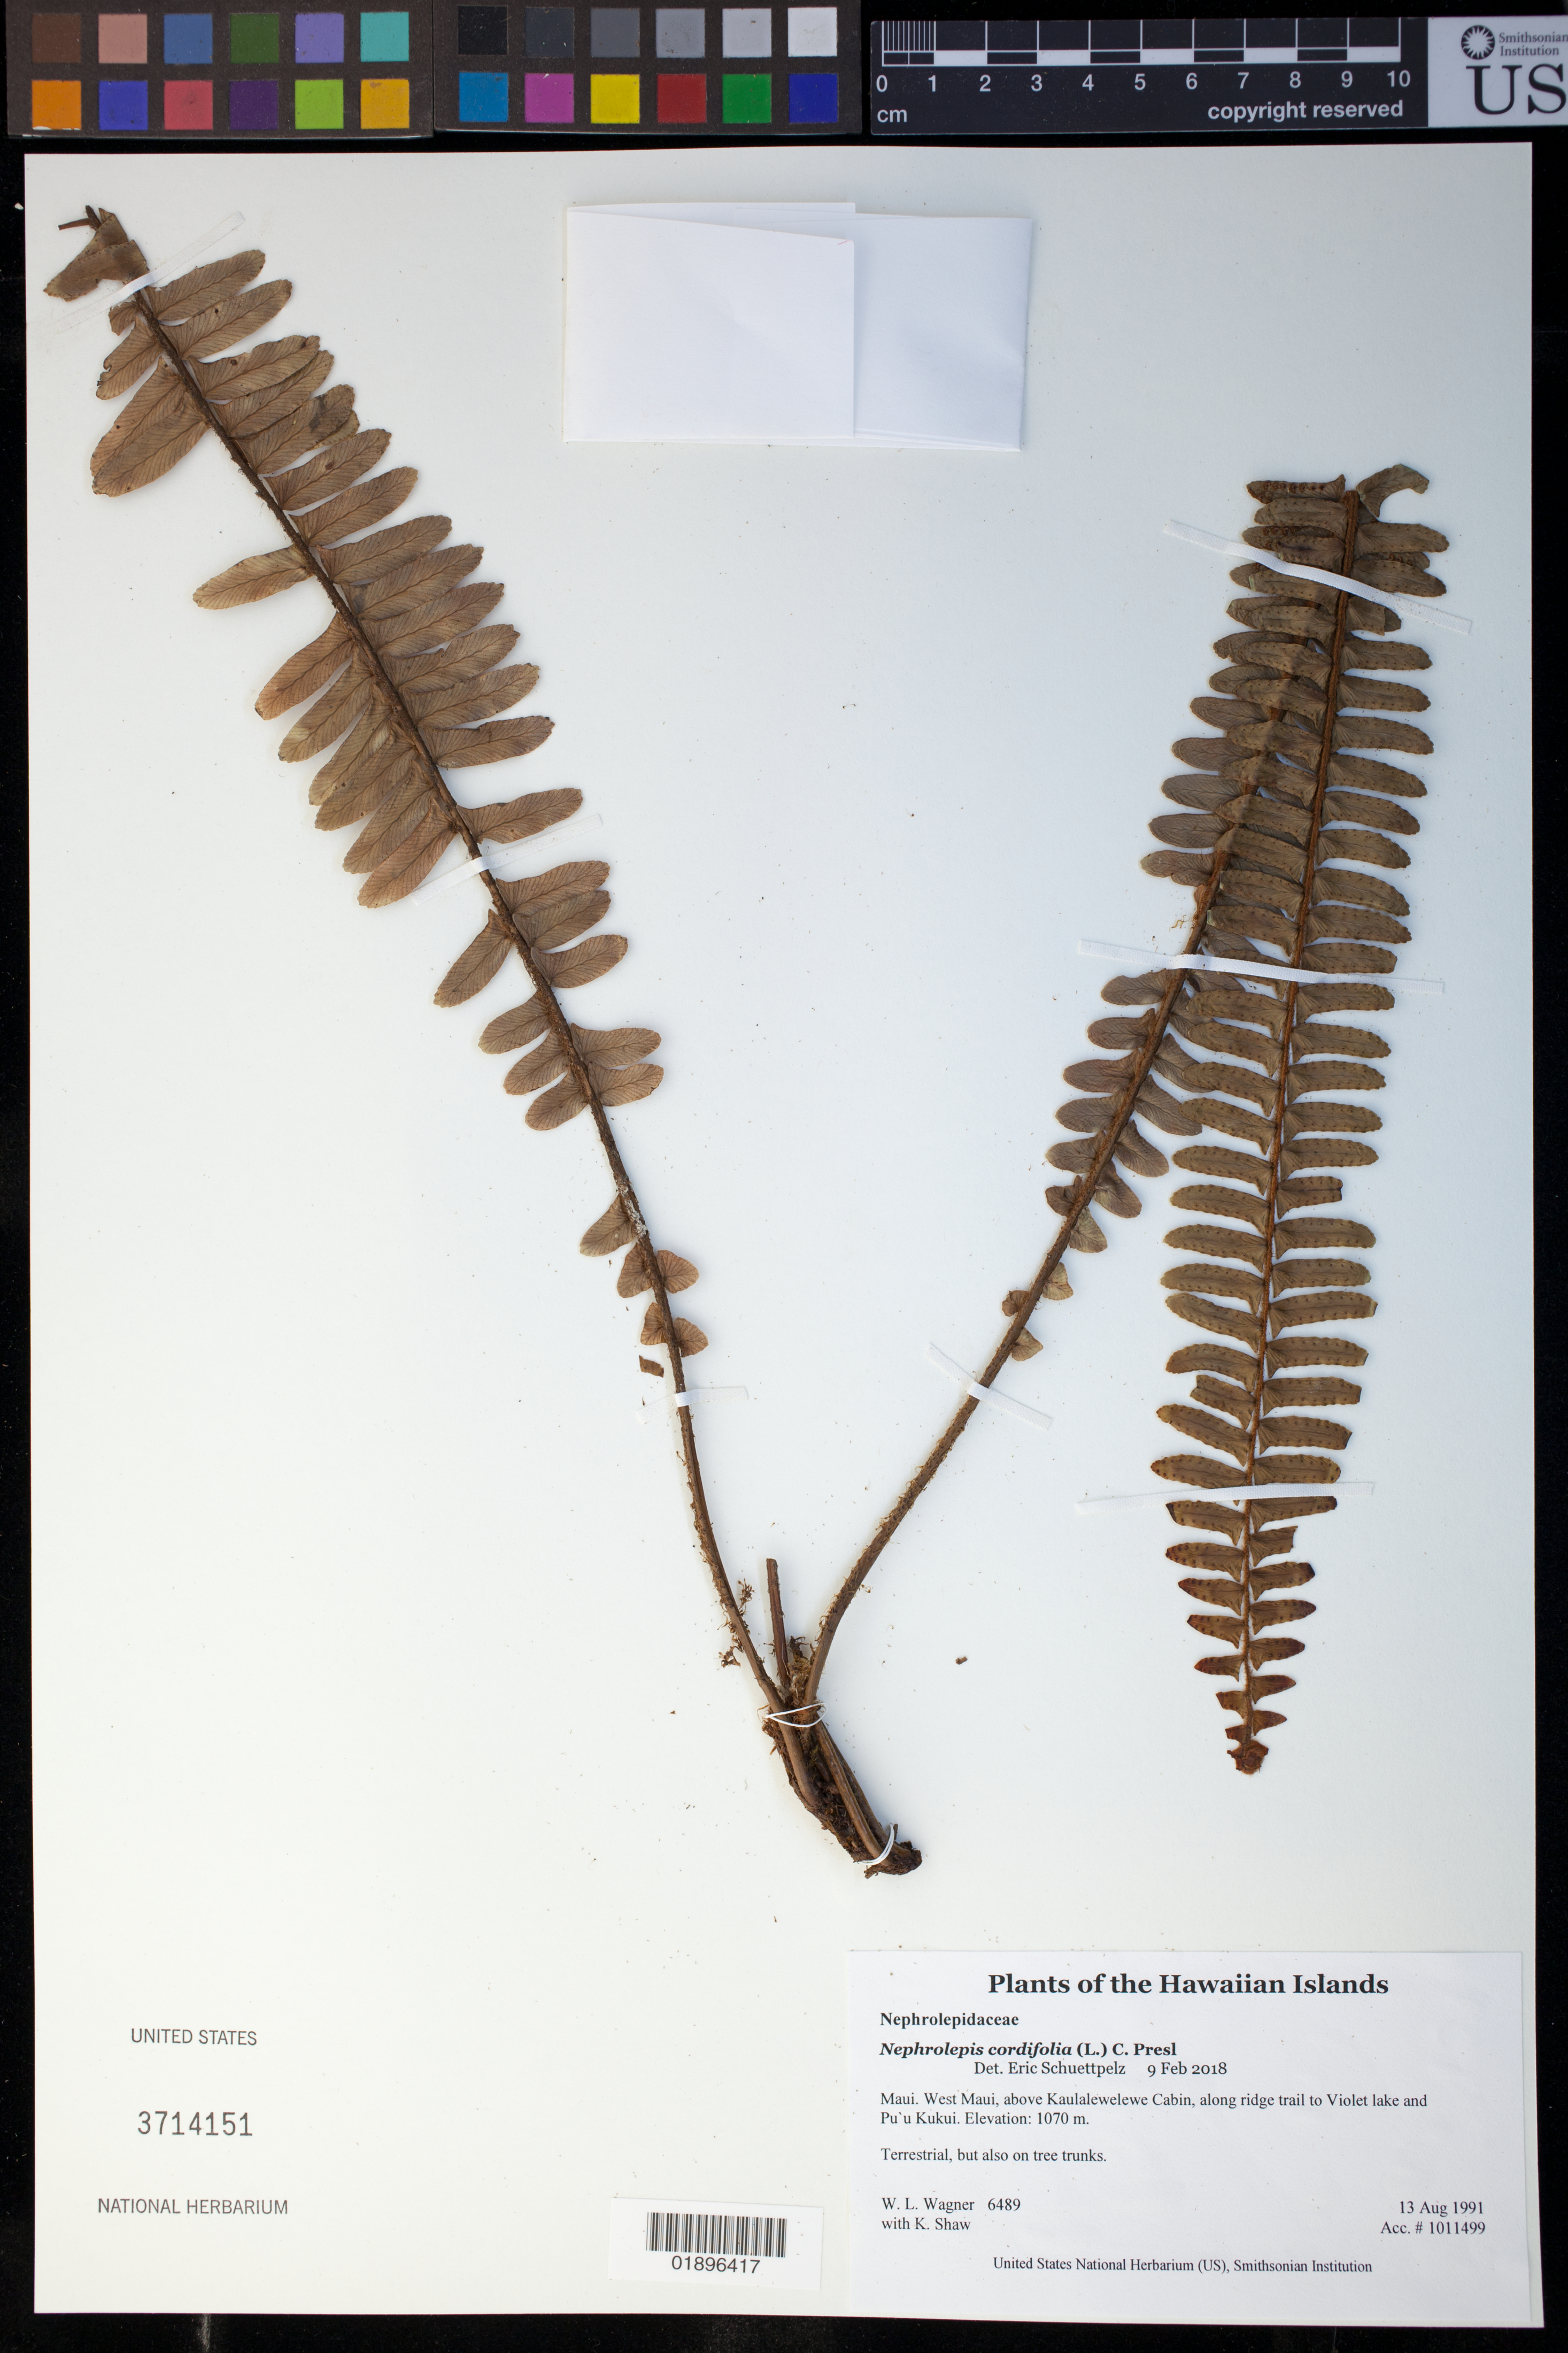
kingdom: Plantae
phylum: Tracheophyta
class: Polypodiopsida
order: Polypodiales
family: Nephrolepidaceae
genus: Nephrolepis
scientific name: Nephrolepis cordifolia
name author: (L.) C. Presl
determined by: Schuettpelz, E., (US), Smithsonian Institution - National Museum of Natural History (UNITED STATES)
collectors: W. L. Wagner & K. Shaw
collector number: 6489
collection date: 1991-08-13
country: United States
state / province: Hawaii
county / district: Maui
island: Maui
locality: West Maui, above Kaulalewelewe Cabin, along ridge trail to Violet lake and Pu'u Kukui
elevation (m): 1070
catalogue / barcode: US 3714151